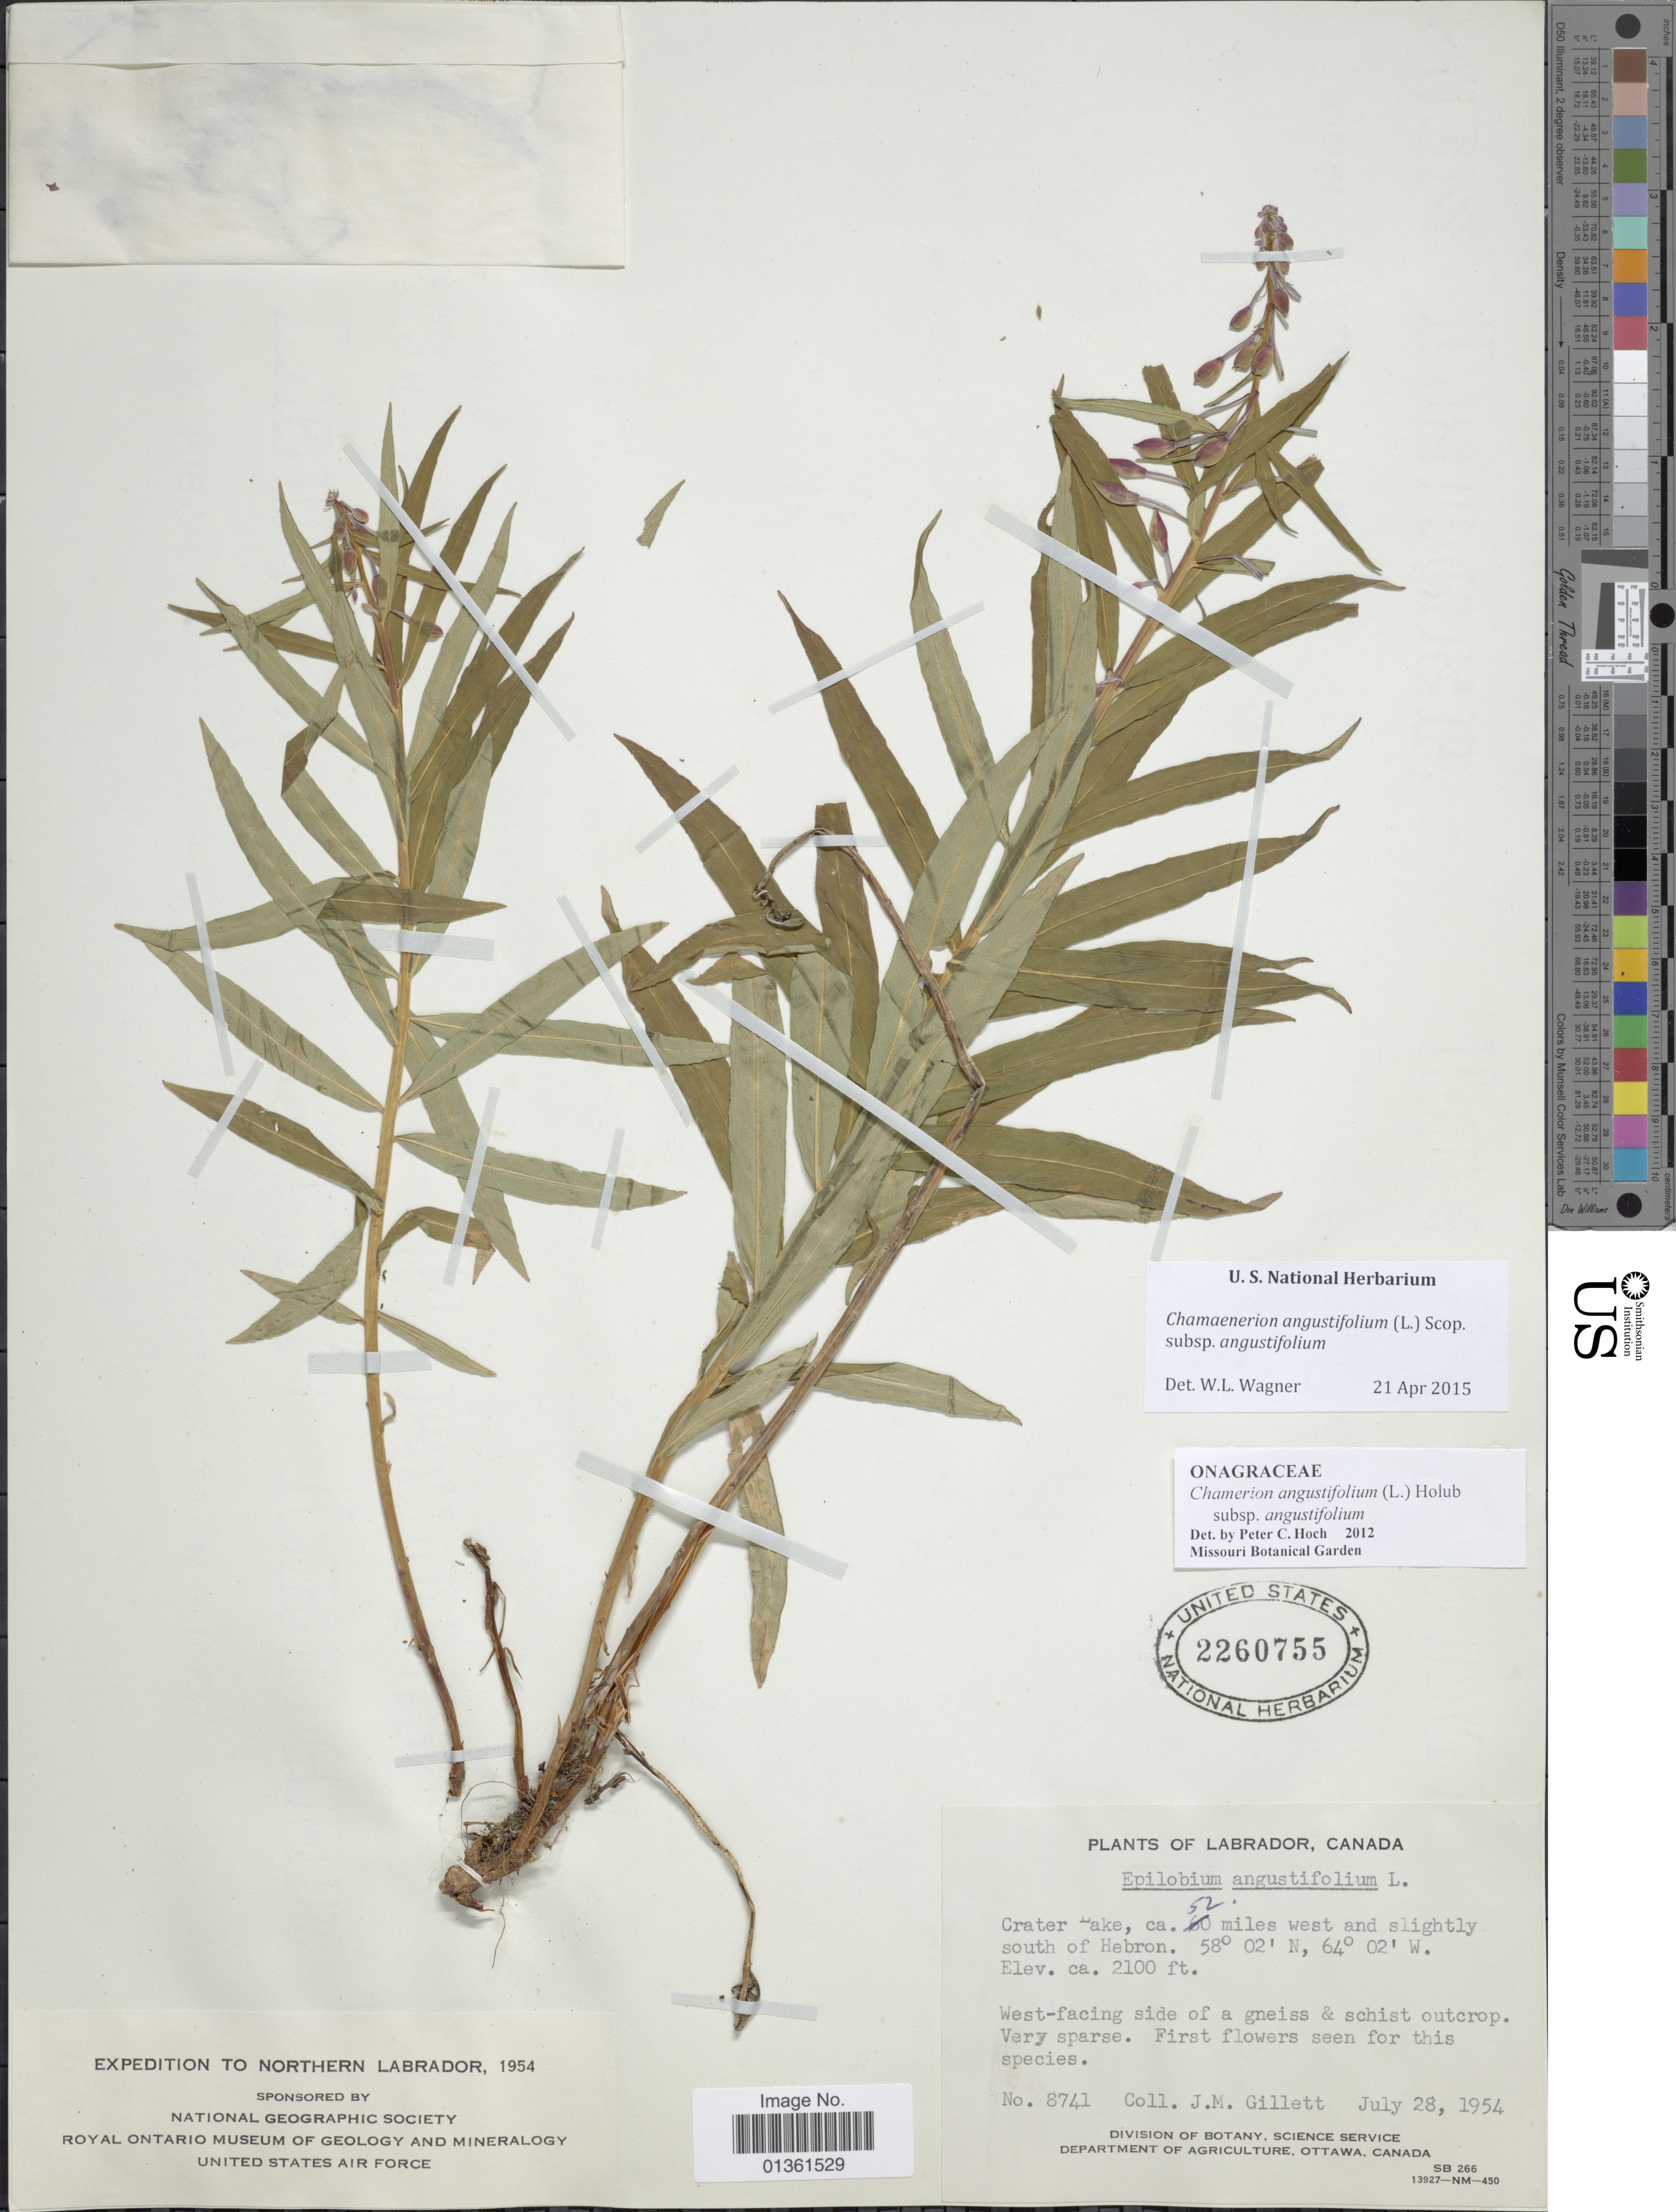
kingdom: Plantae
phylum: Tracheophyta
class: Magnoliopsida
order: Myrtales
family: Onagraceae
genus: Chamaenerion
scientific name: Chamaenerion angustifolium subsp. angustifolium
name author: (L.) Scop.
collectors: J. M. Gillett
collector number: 8741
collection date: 1954-07-28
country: Canada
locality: Labrador. Crater Lake, ca. 52 miles west and slightly south of Hebron.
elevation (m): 640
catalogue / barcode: US 2260755